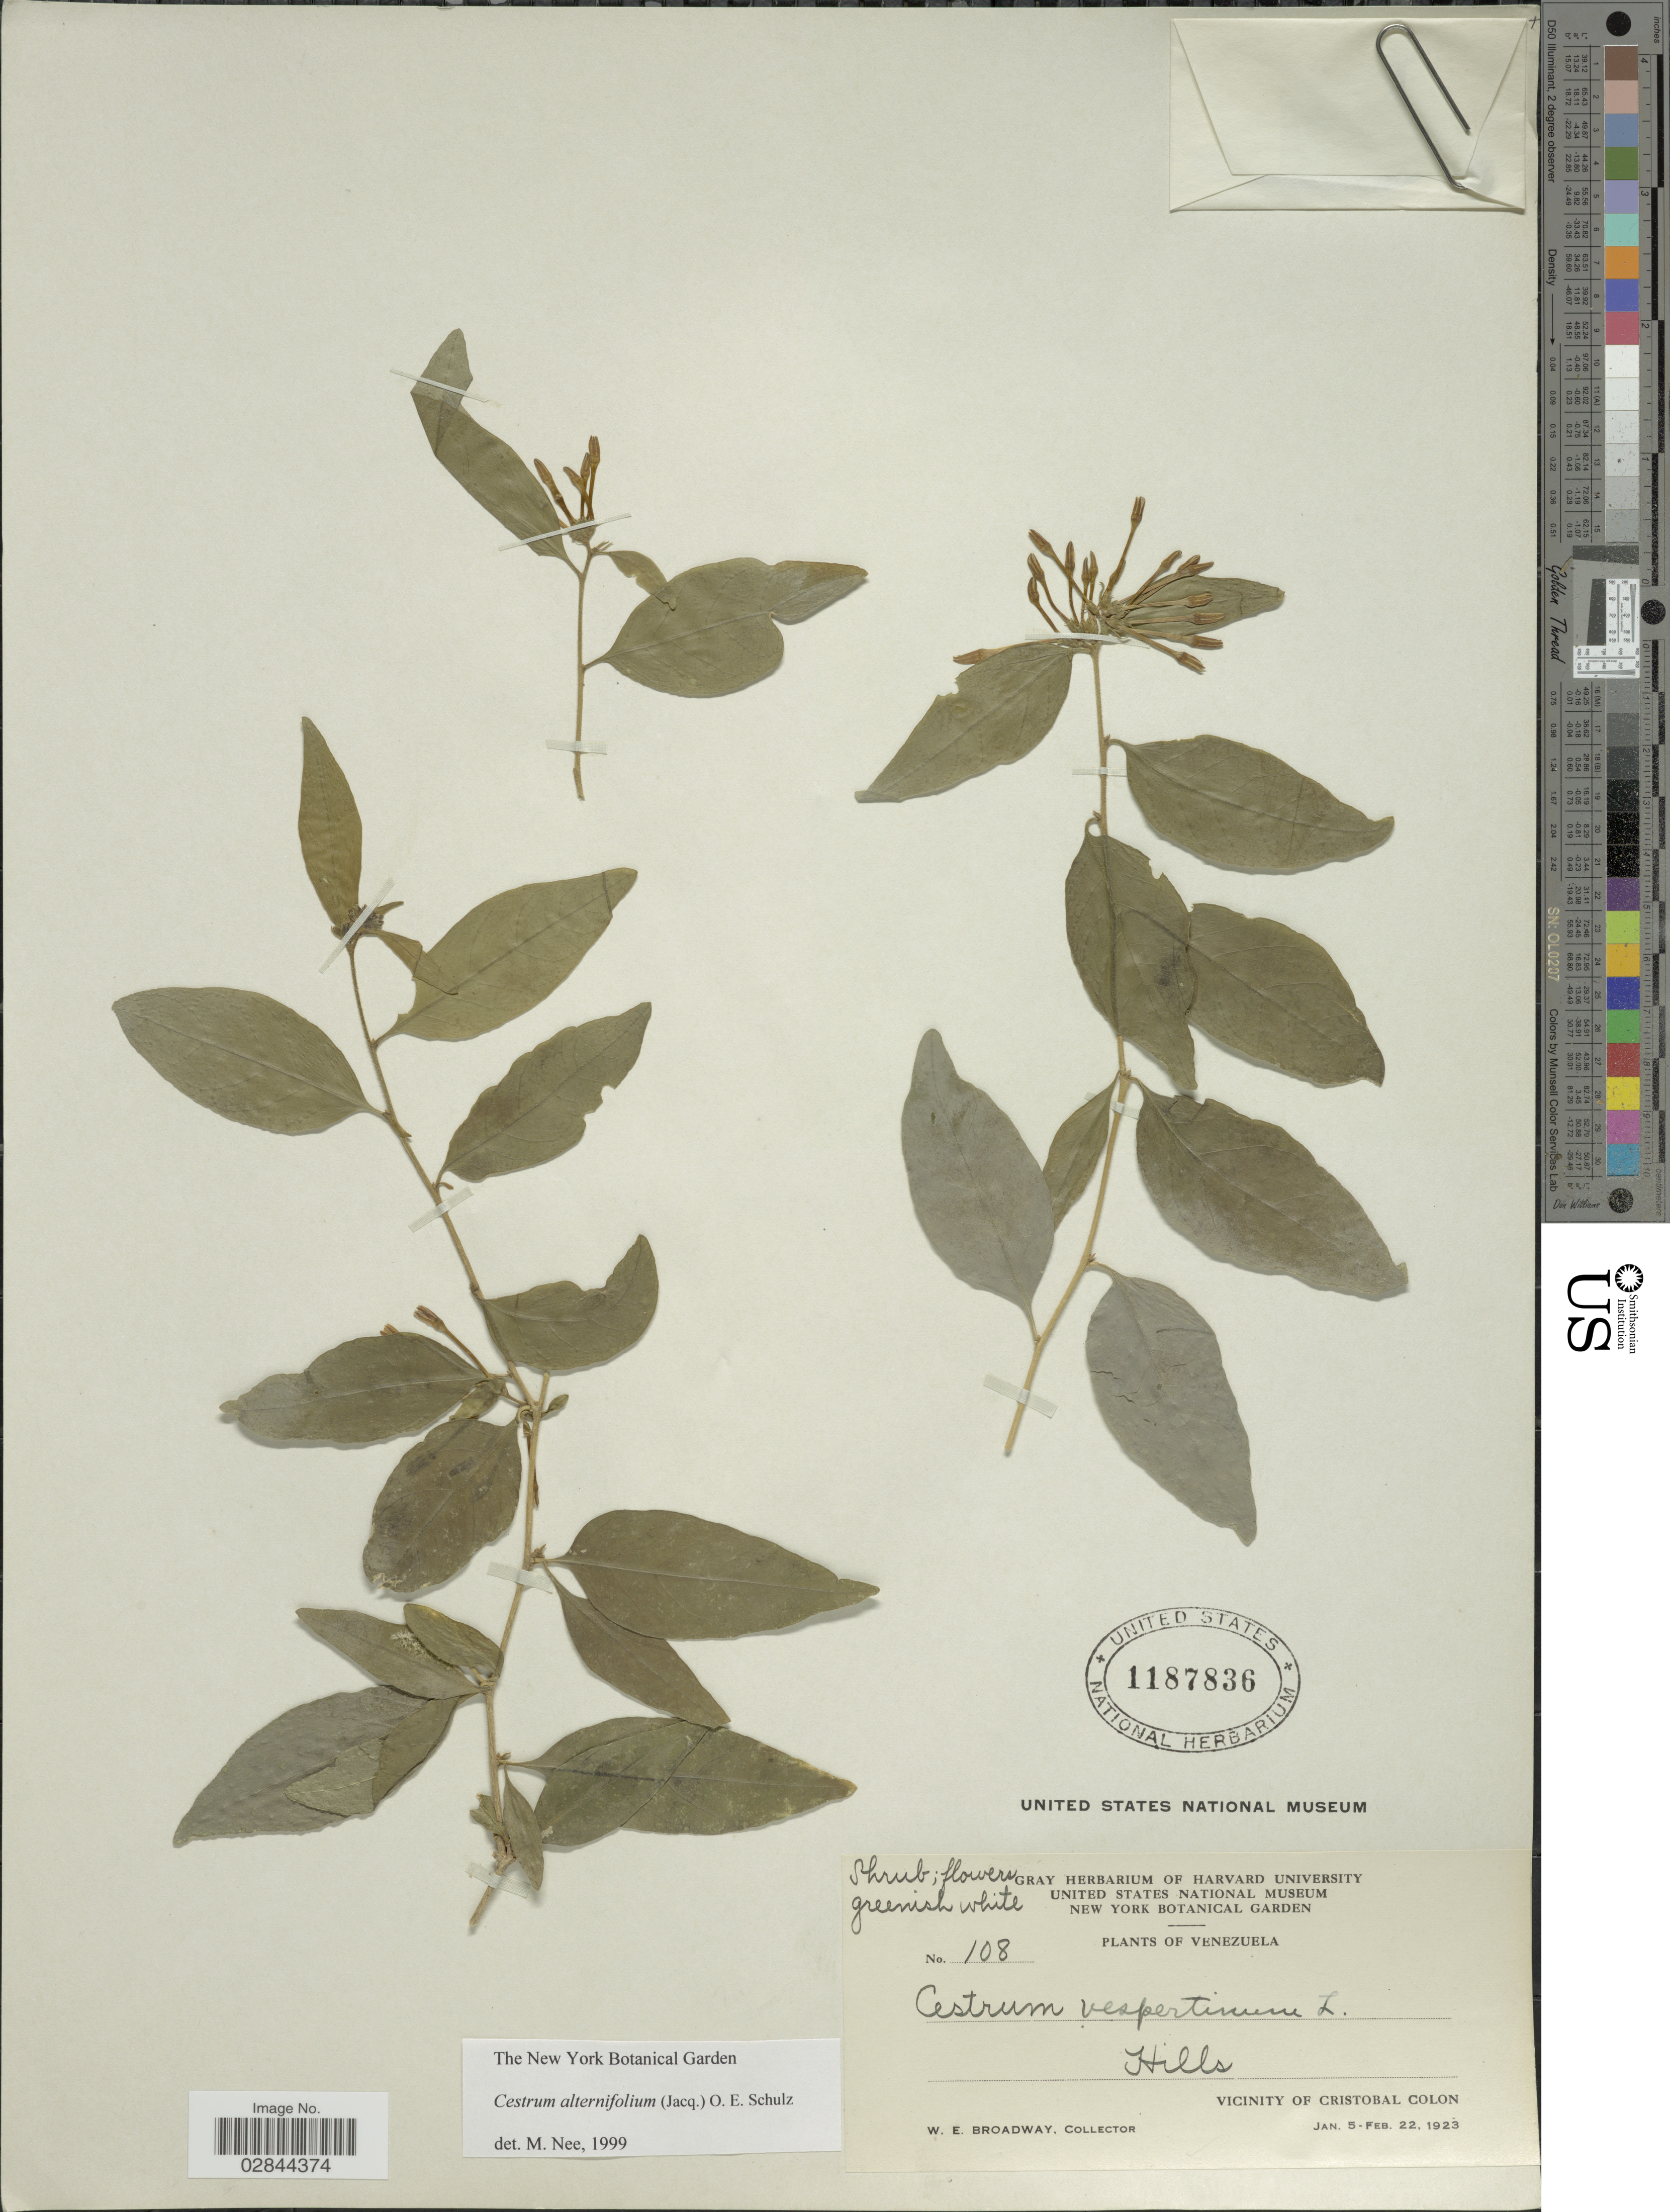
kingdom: Plantae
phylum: Tracheophyta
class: Magnoliopsida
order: Solanales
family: Solanaceae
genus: Cestrum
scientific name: Cestrum alternifolium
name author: (Jacq.) O.E. Schulz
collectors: W. E. Broadway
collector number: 108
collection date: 1923-01-05/1923-02-22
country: Venezuela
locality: Vicinity of Cristobal Colon.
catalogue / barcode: US 1187836